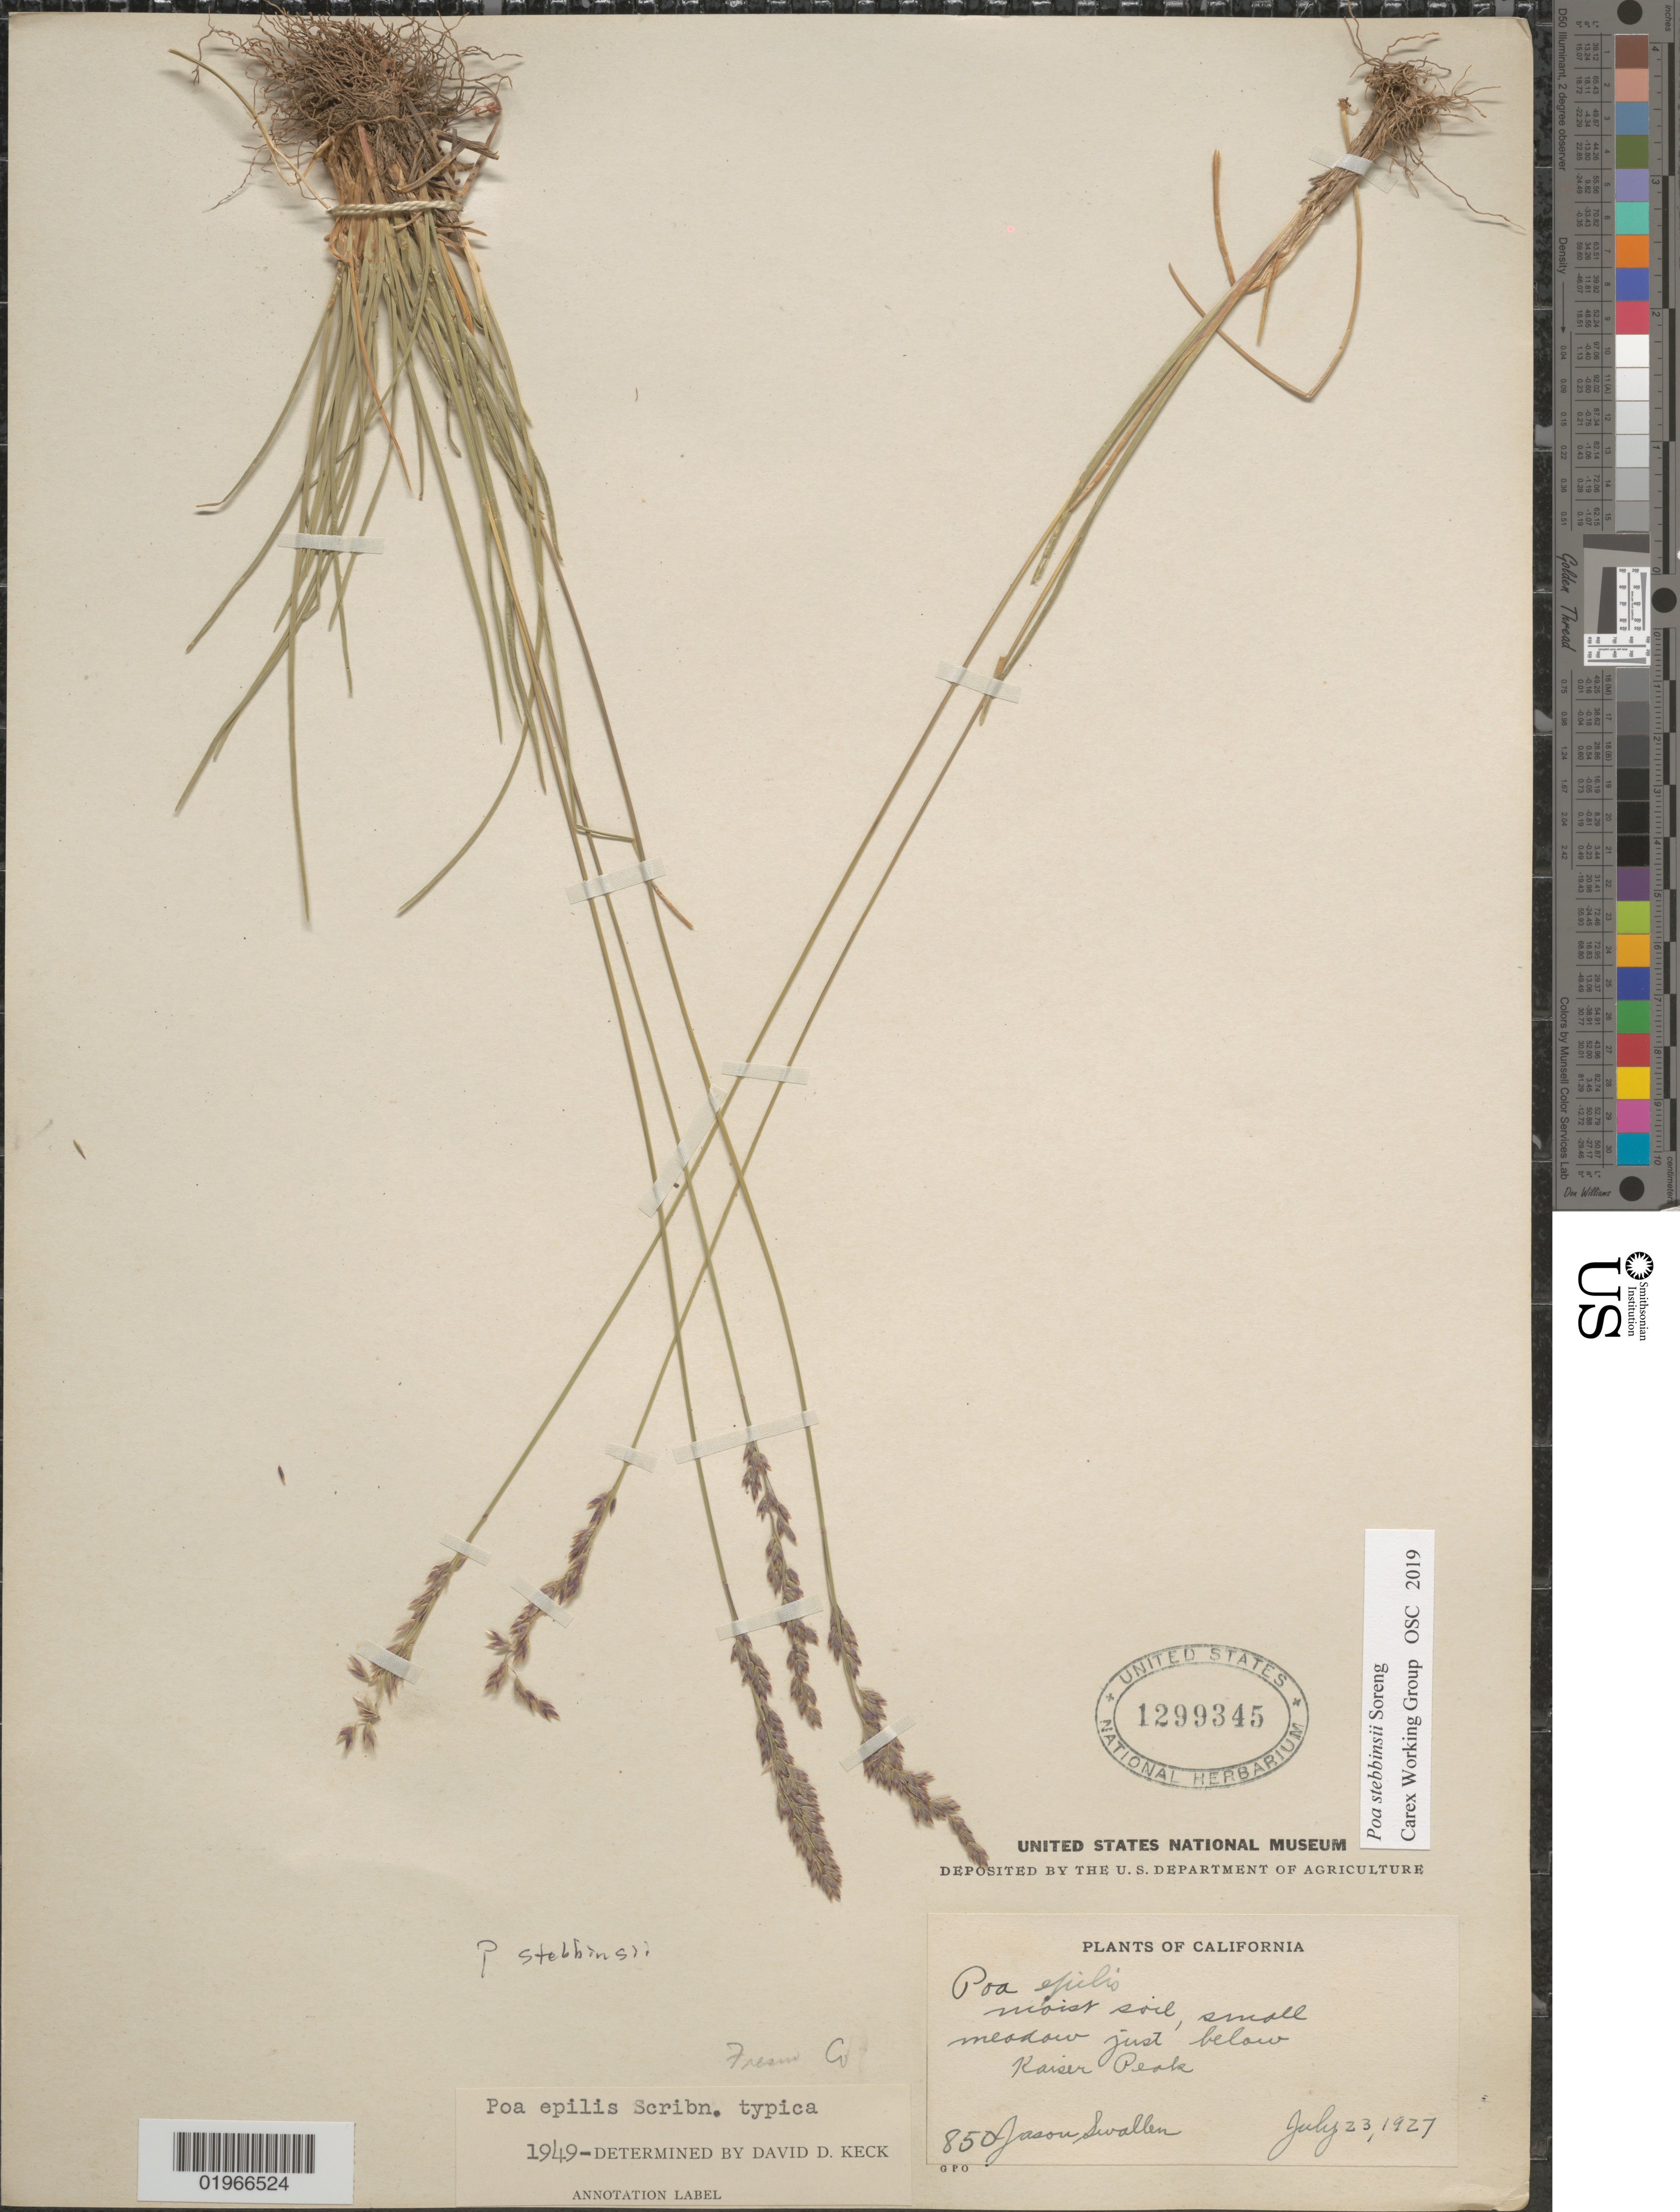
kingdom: Plantae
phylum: Tracheophyta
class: Liliopsida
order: Poales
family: Poaceae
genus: Poa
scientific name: Poa stebbinsii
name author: Soreng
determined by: Soreng, Robert J., Research Associate (BOT), Smithsonian Institution - National Museum of Natural History (UNITED STATES)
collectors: J. Swallen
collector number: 850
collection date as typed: July 23, 1927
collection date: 1927-07-23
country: United States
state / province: California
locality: Small meadow just below Kaiser Peak.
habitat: Moist soil.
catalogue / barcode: US 1299345